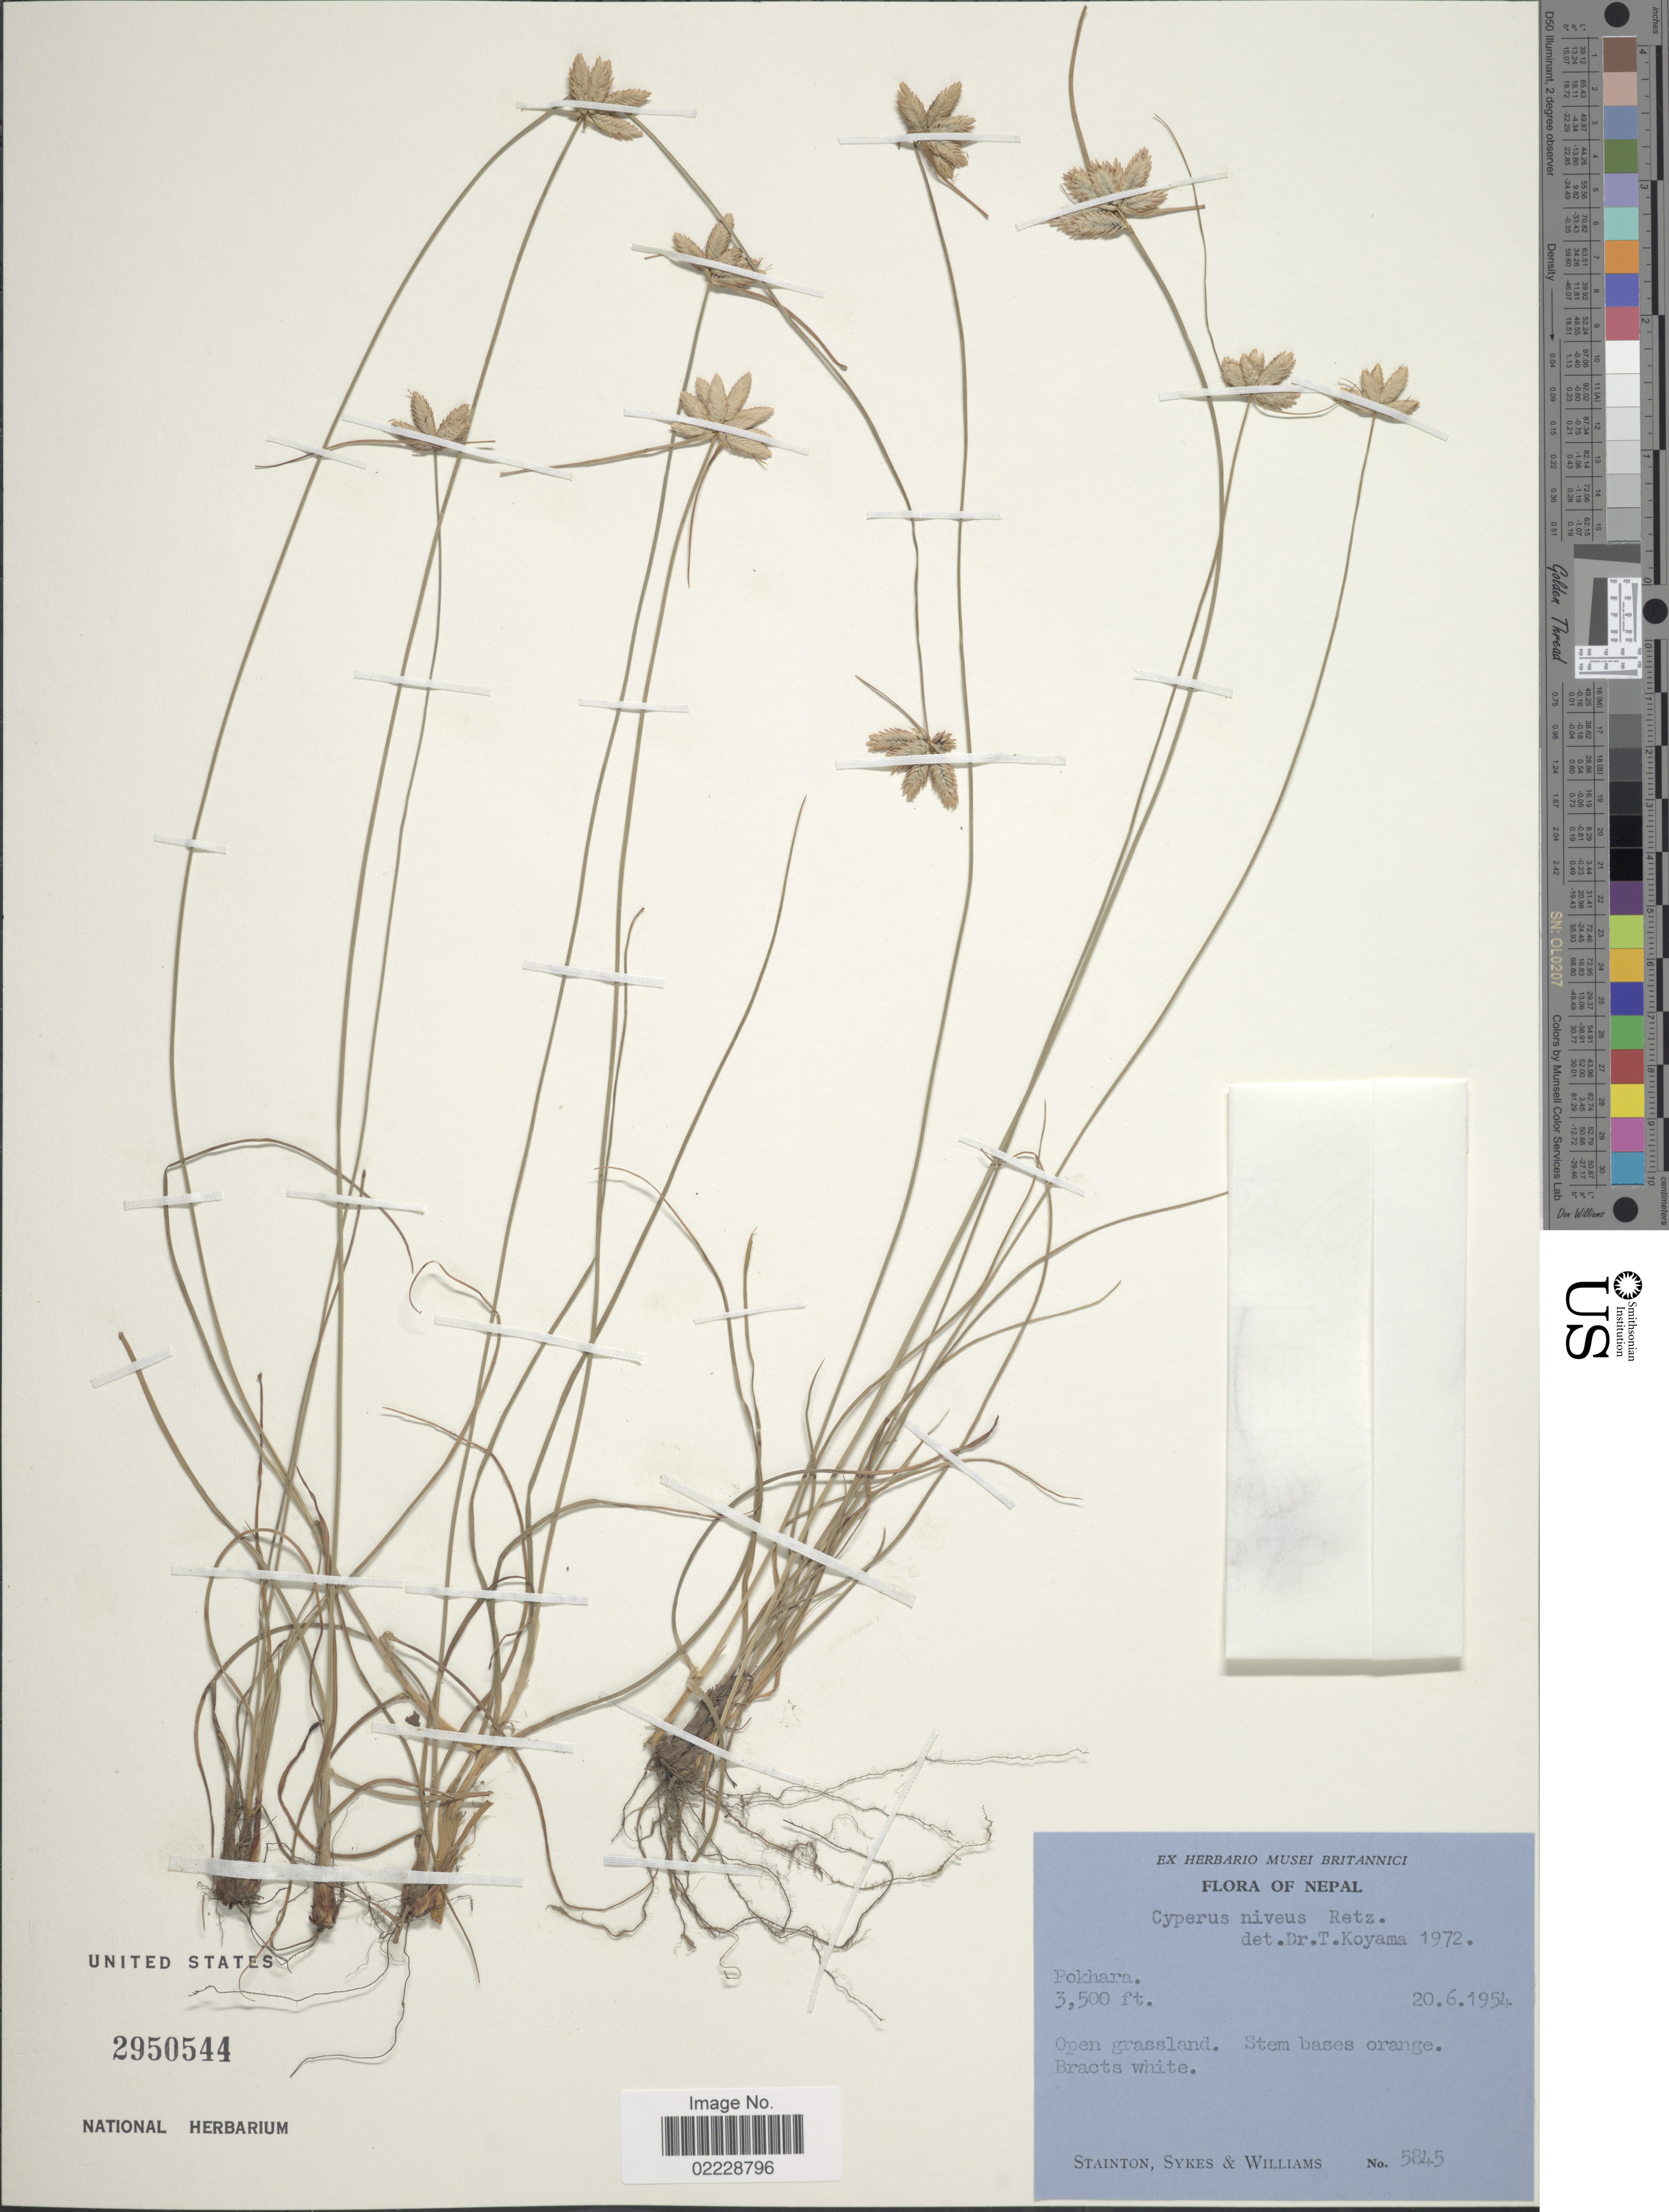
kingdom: Plantae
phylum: Tracheophyta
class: Liliopsida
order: Poales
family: Cyperaceae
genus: Cyperus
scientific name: Cyperus niveus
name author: Retz.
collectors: -. Stainton, Sykes, -- & -- Williams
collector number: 5845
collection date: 1954-06-20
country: Nepal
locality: Pokhara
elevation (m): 1067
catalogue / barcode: US 2950544